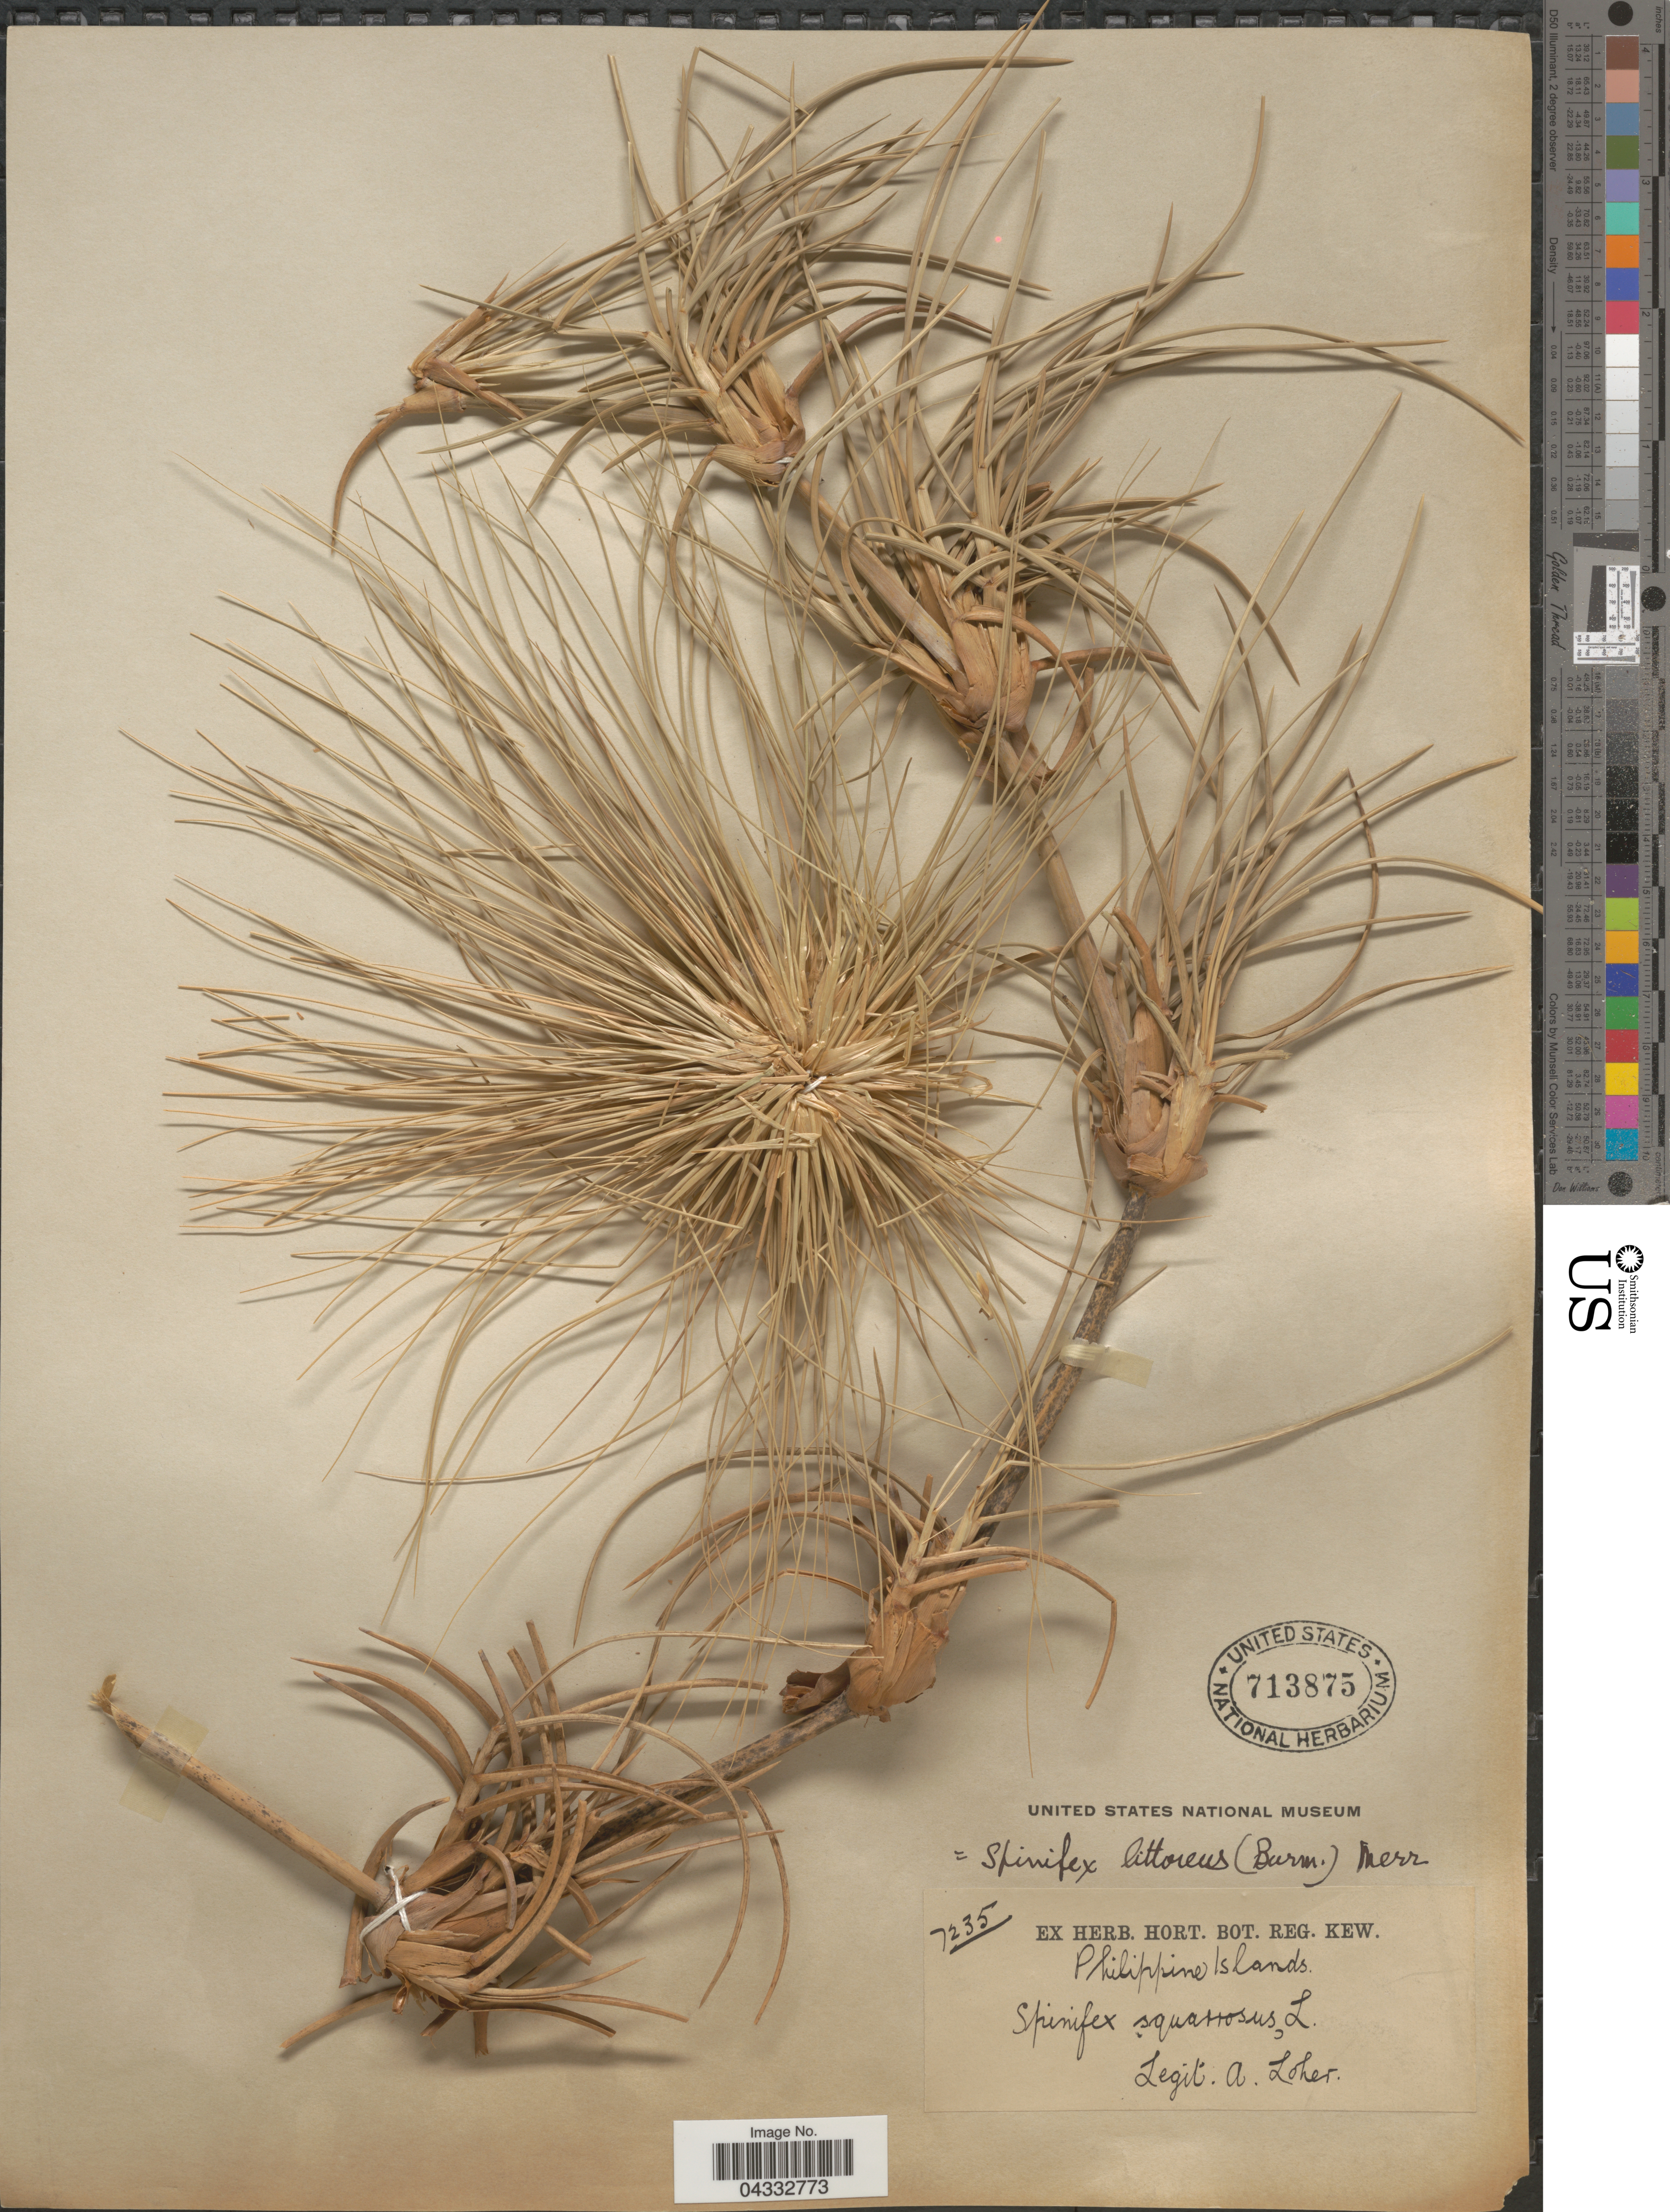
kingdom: Plantae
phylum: Tracheophyta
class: Liliopsida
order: Poales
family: Poaceae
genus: Spinifex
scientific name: Spinifex littoreus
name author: (Burm. f.) Merr.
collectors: A. Loher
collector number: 7235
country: Philippines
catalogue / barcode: US 713875